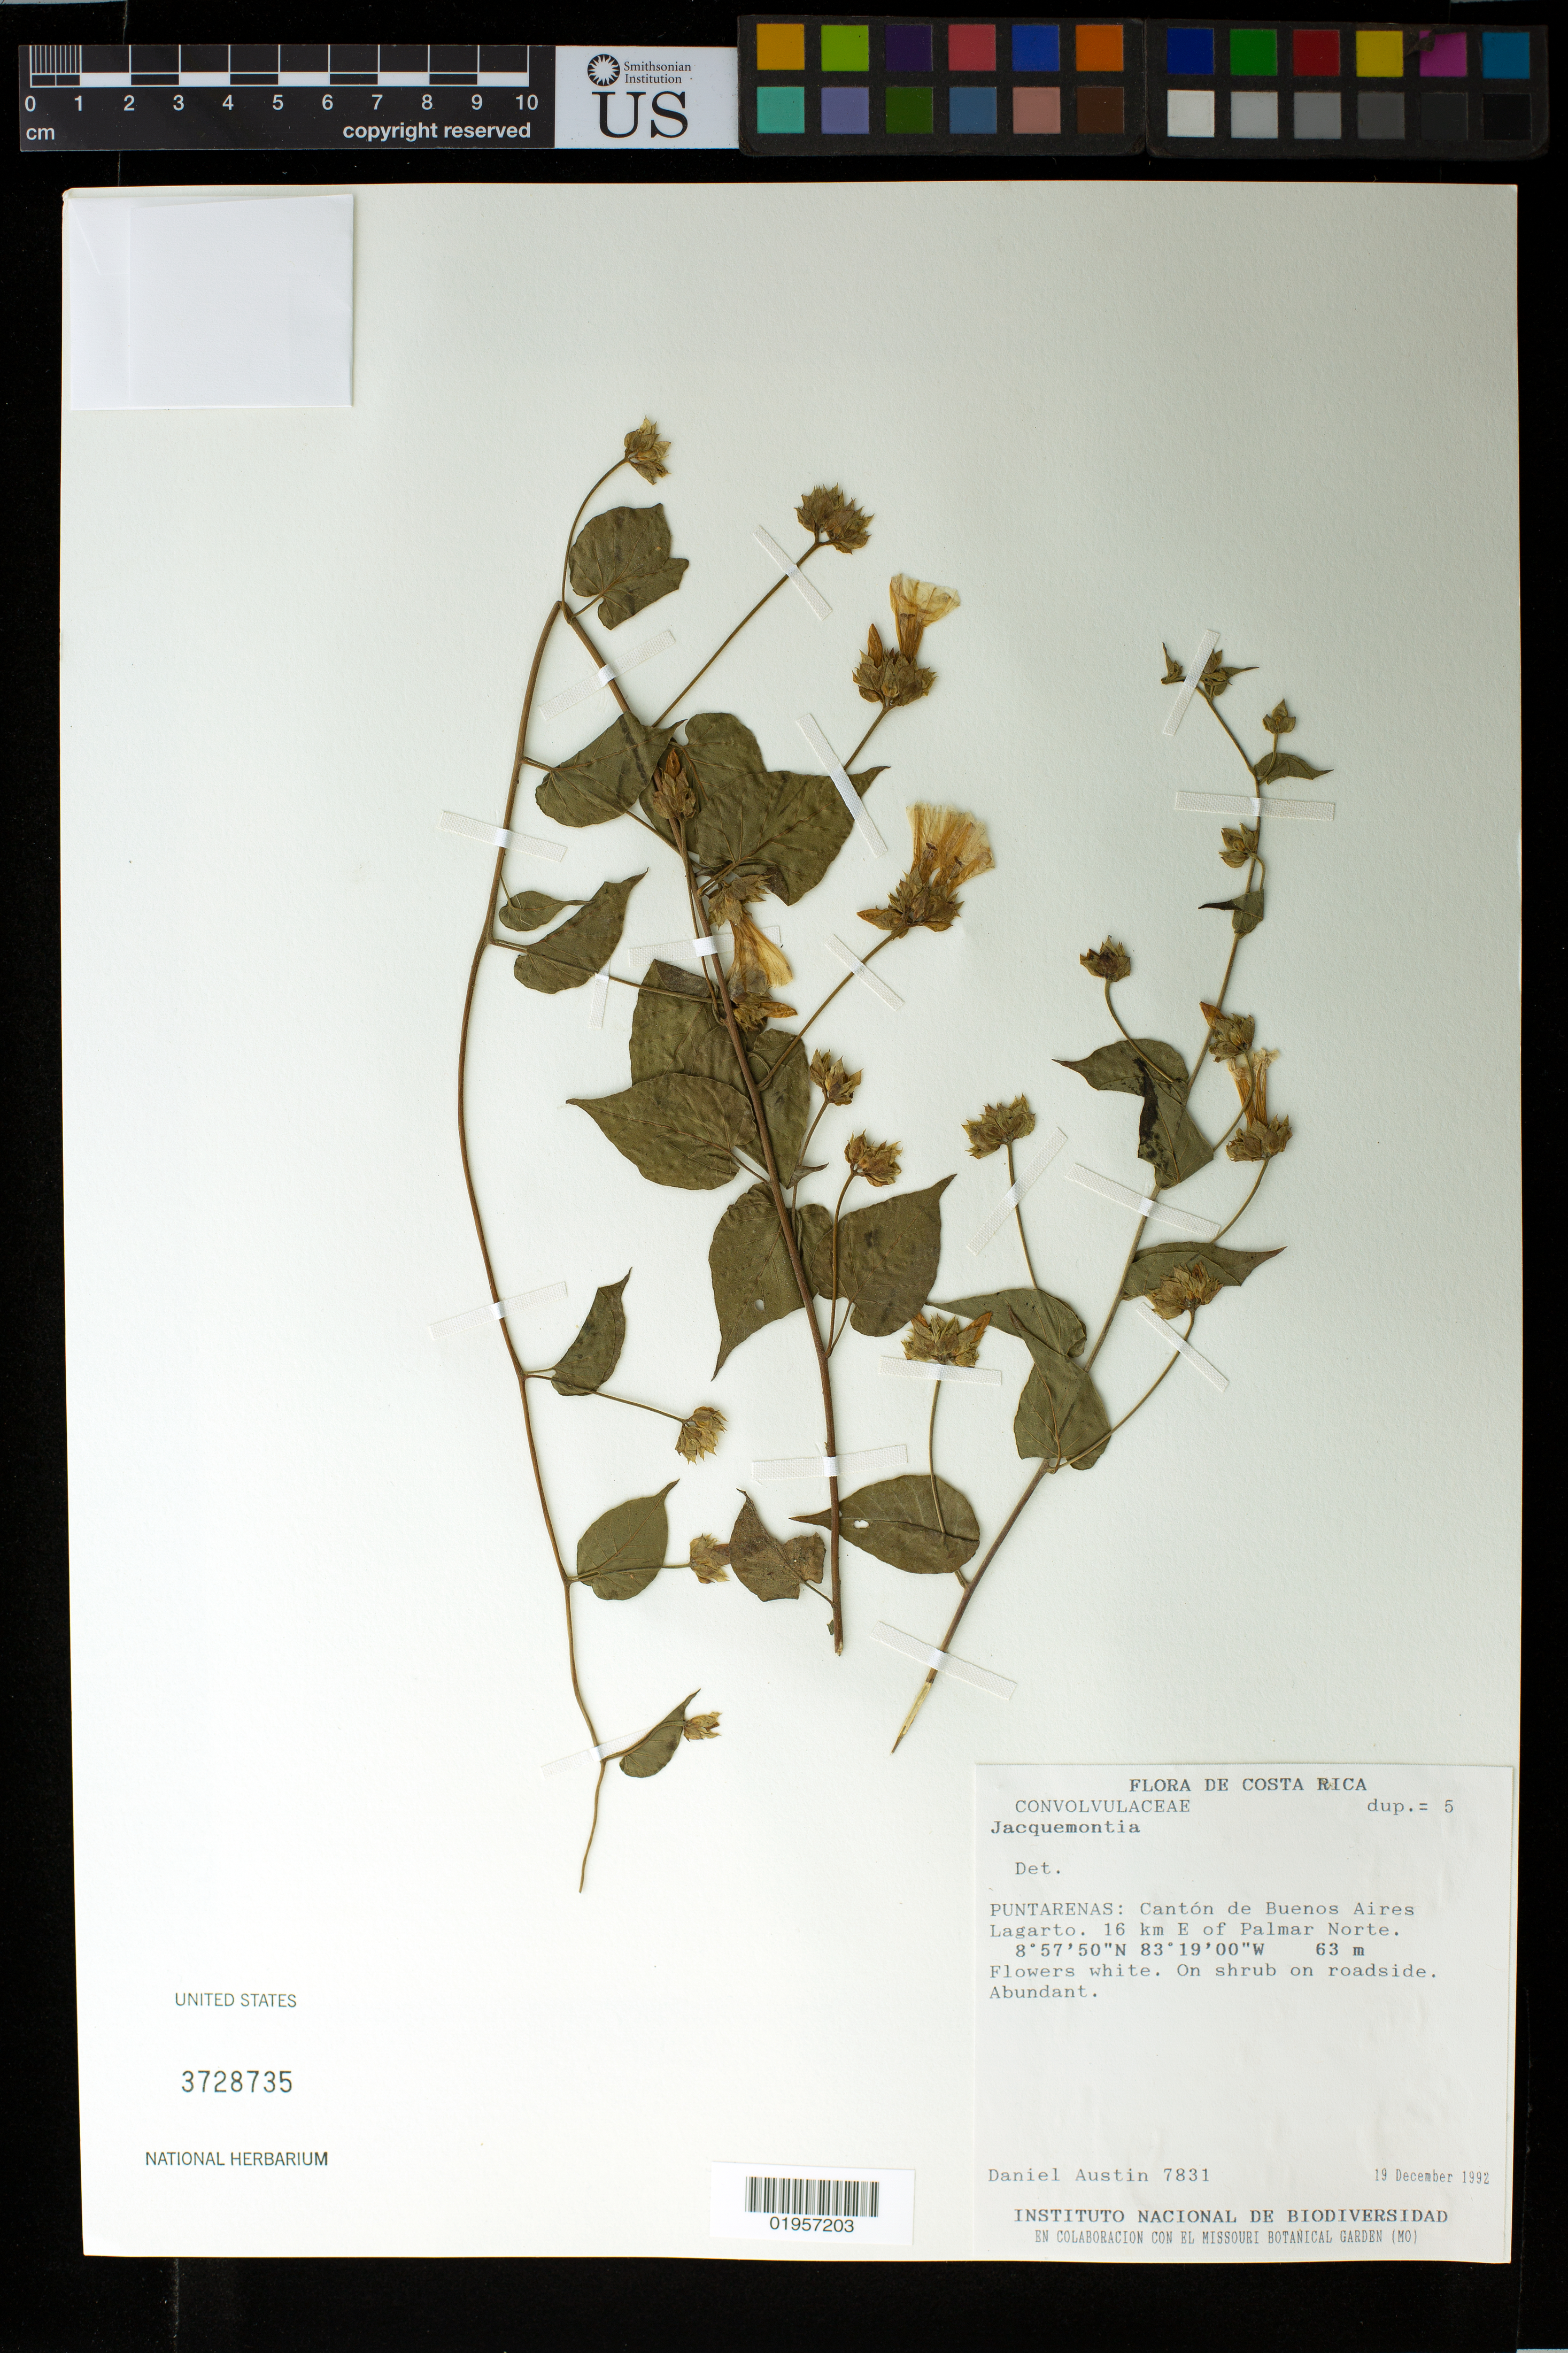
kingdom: Plantae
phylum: Tracheophyta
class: Magnoliopsida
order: Solanales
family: Convolvulaceae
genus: Jacquemontia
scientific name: Jacquemontia sp.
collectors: D. Austin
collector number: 7831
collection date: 1992-12-19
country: Costa Rica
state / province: Puntarenas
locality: Canton de Buenos Aires, Lagarto, 16 km E of Palmar Norte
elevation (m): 63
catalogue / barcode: US 3728735